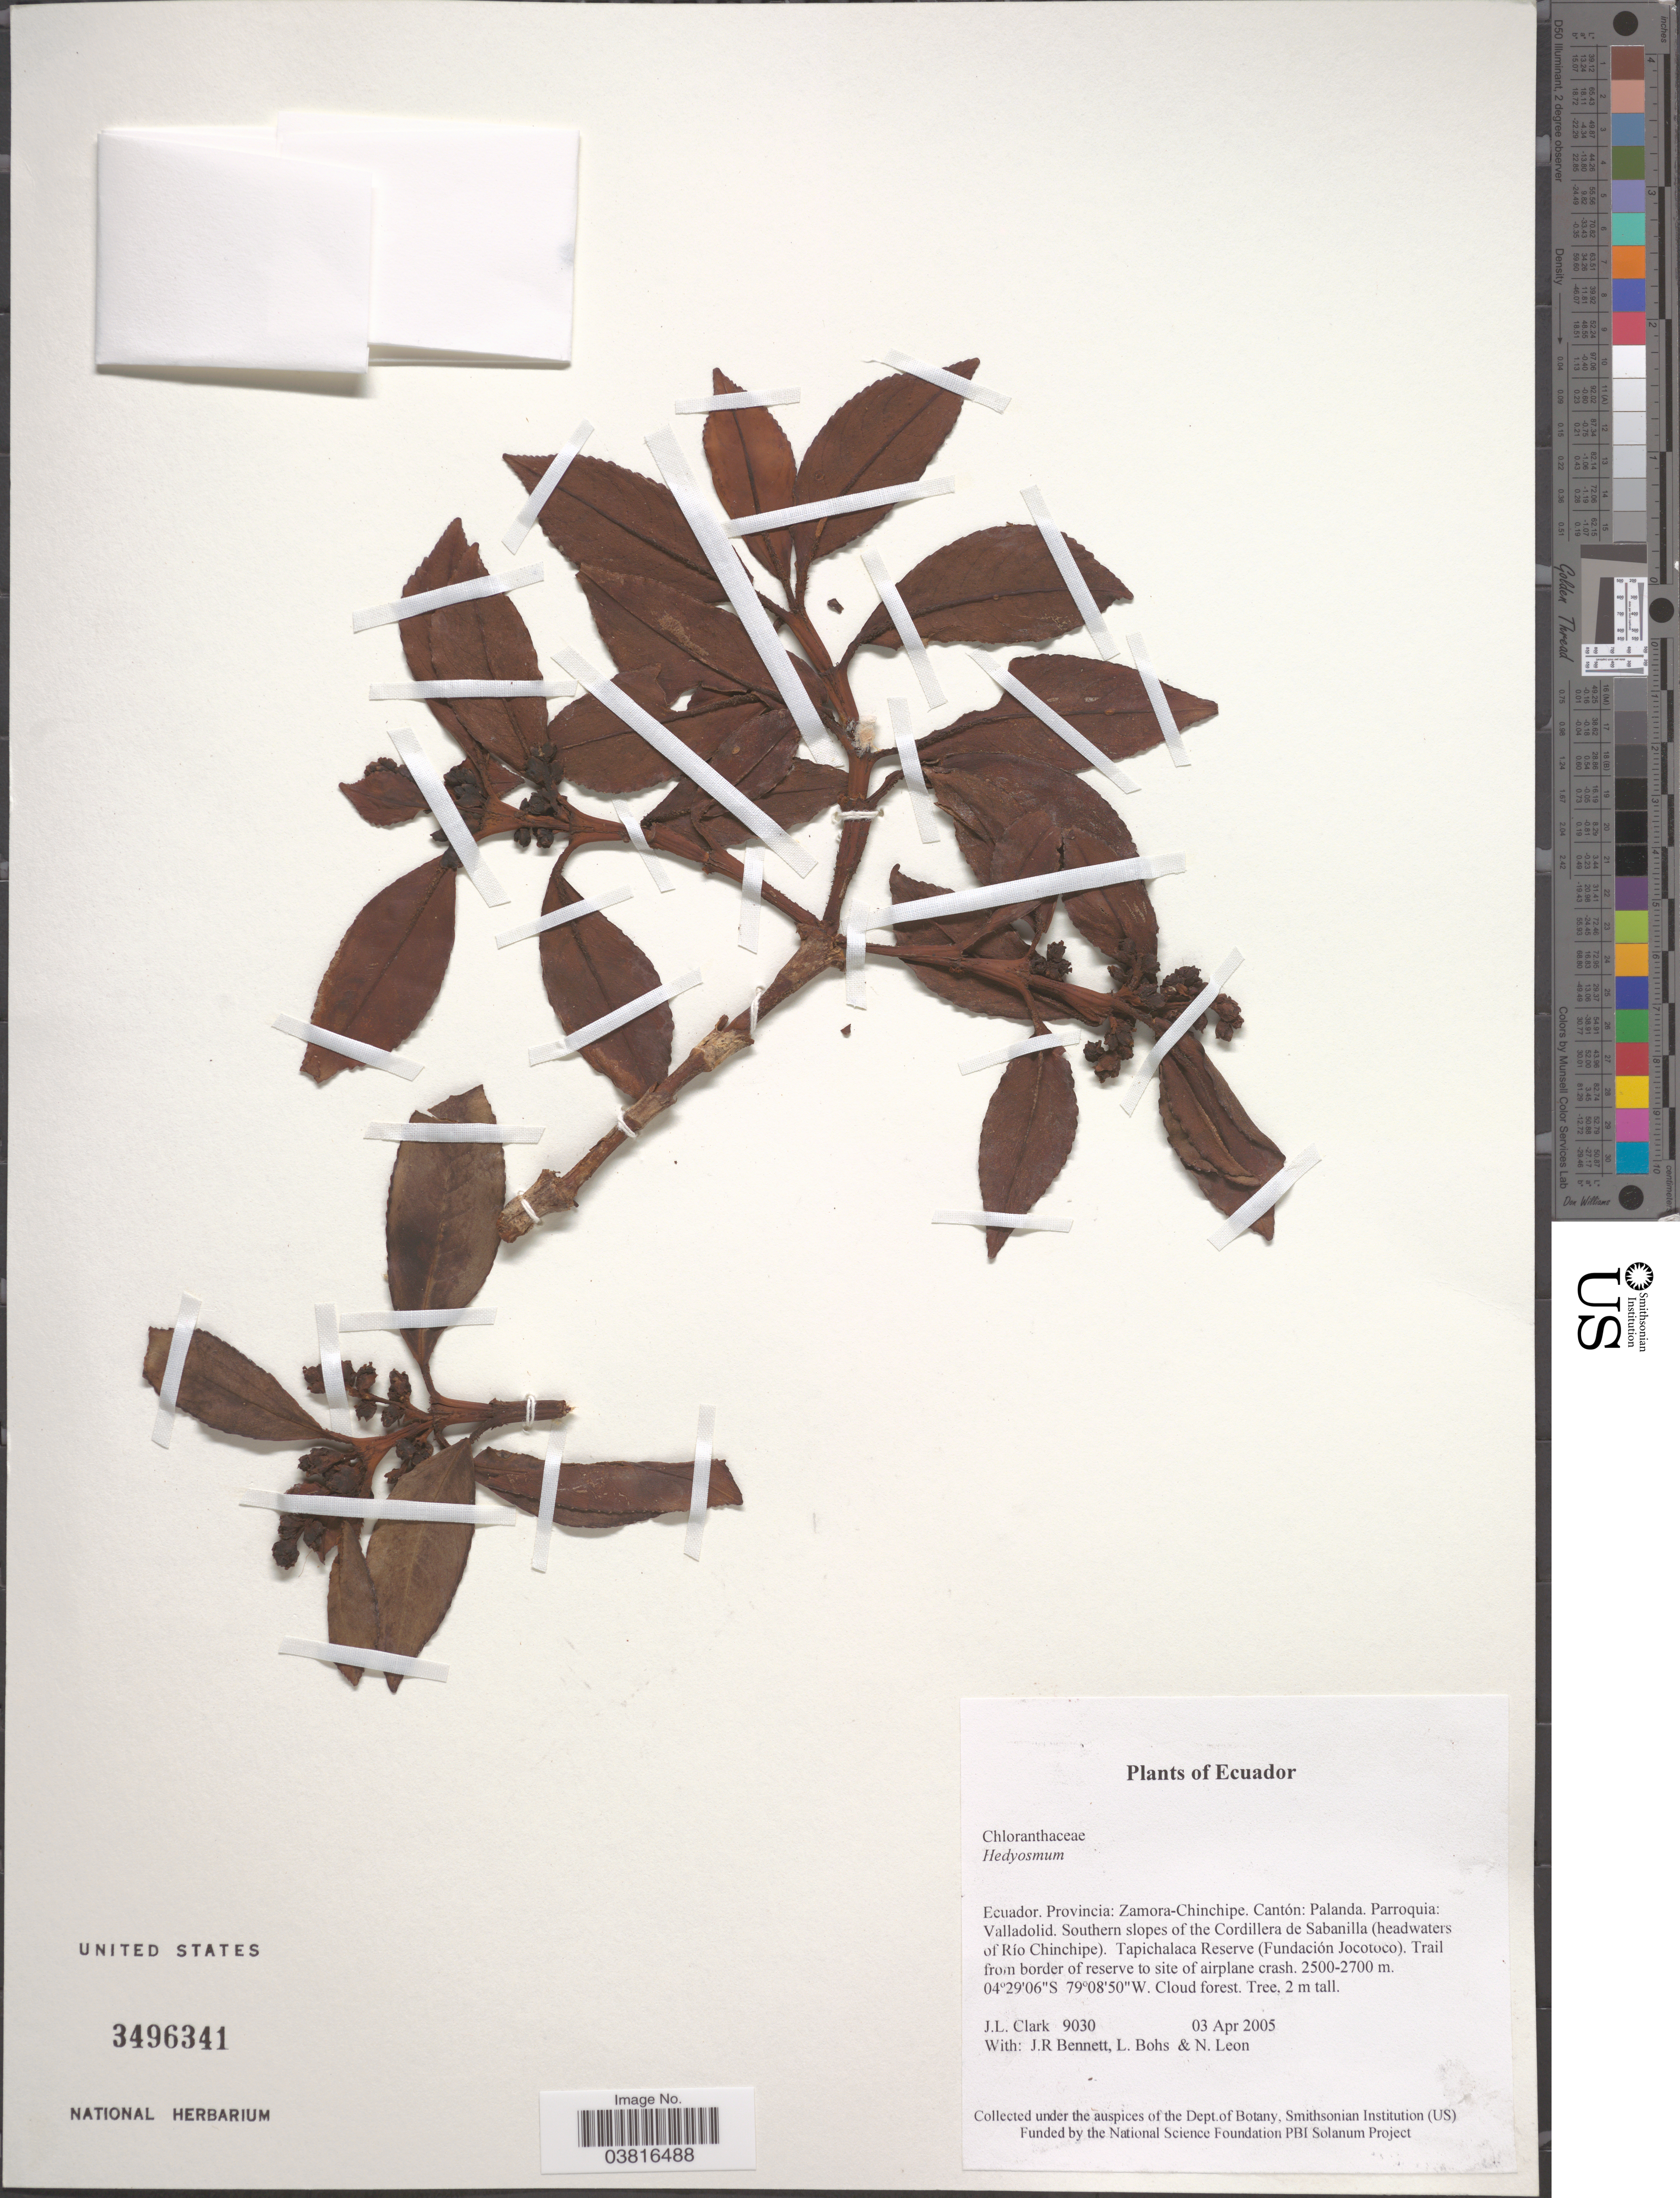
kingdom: Plantae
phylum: Tracheophyta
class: Magnoliopsida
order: Chloranthales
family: Chloranthaceae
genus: Hedyosmum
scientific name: Hedyosmum sp.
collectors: J. L. Clark, J. R. Bennett, L. A. Bohs & N. Leon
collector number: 9030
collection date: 2005-04-03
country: Ecuador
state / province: Zamora-Chinchipe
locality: Cantón: Palanda. Parroquia: Valladolid. Southern slopes of the Cordillera de Sabanilla (headwaters of Río Chinchipe). Tapichalaca Reserve (Fundación Jocotoco). Trail from border of reserve to site of airplane crash.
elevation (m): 2500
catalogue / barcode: US 3496341